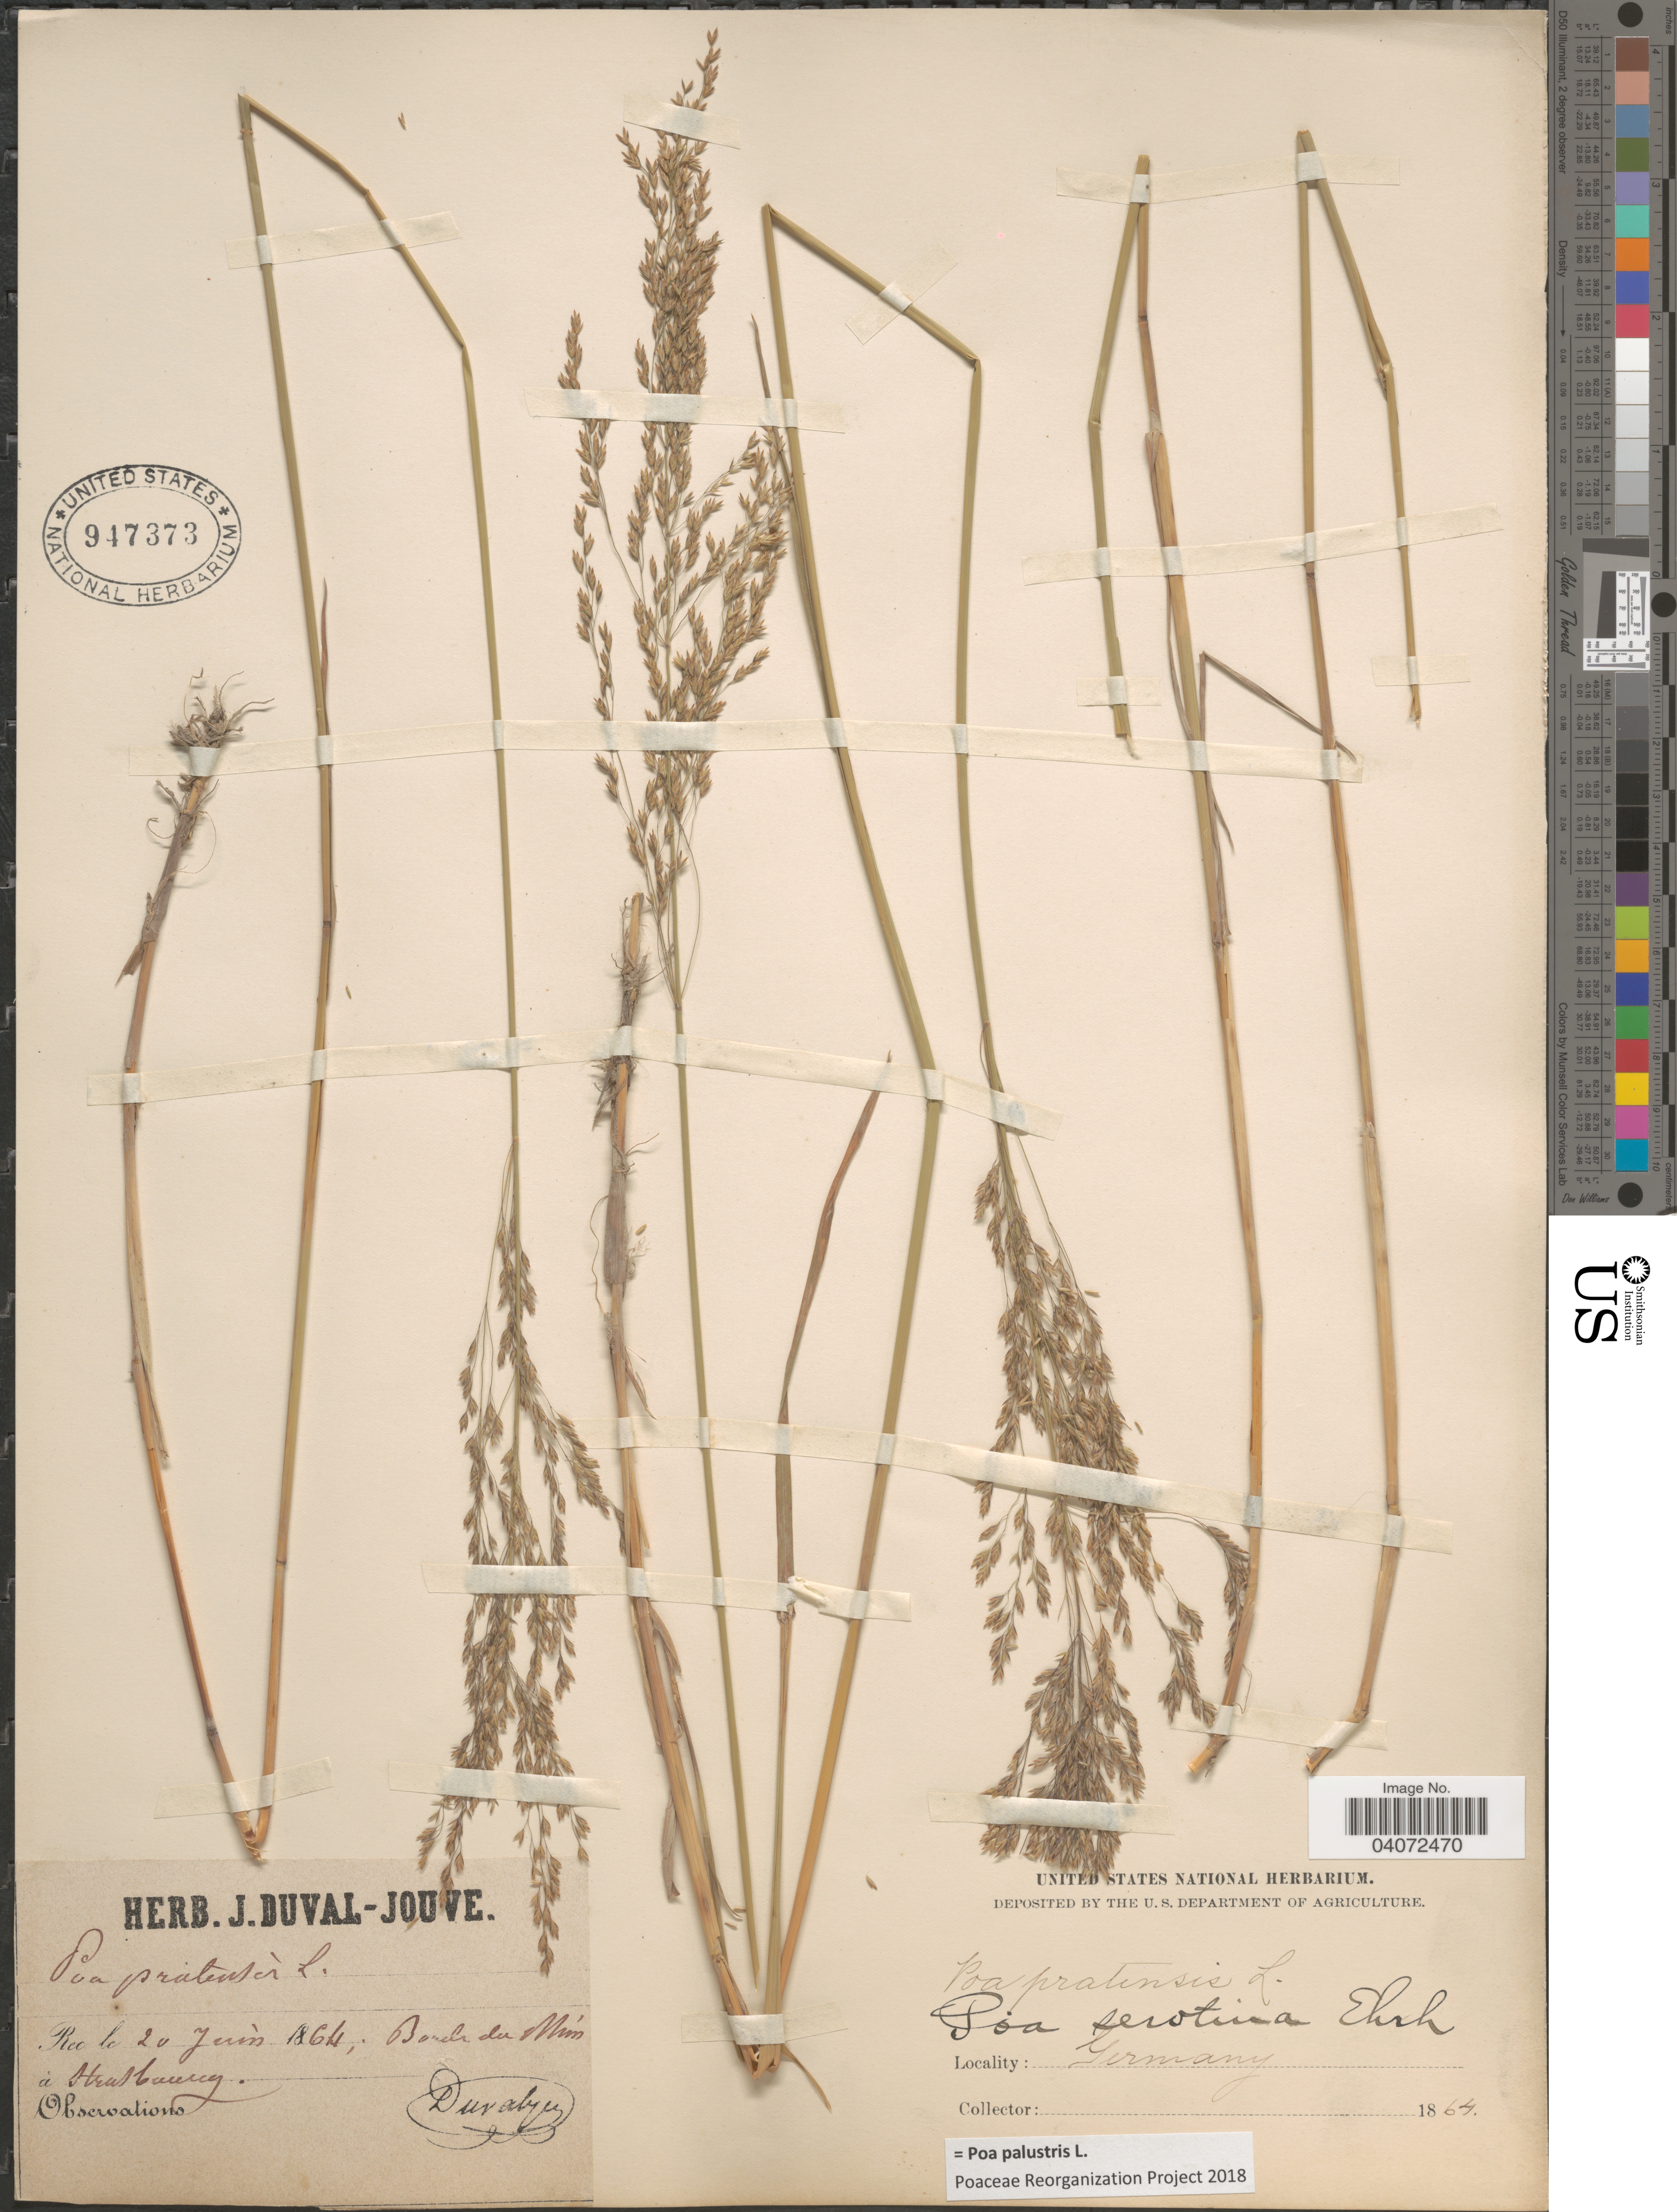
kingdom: Plantae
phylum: Tracheophyta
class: Liliopsida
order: Poales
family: Poaceae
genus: Poa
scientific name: Poa palustris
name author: L.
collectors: J. Duval-Jouve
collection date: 1864-06-20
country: Germany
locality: Bords du Main à Strasbourg.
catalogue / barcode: US 947373